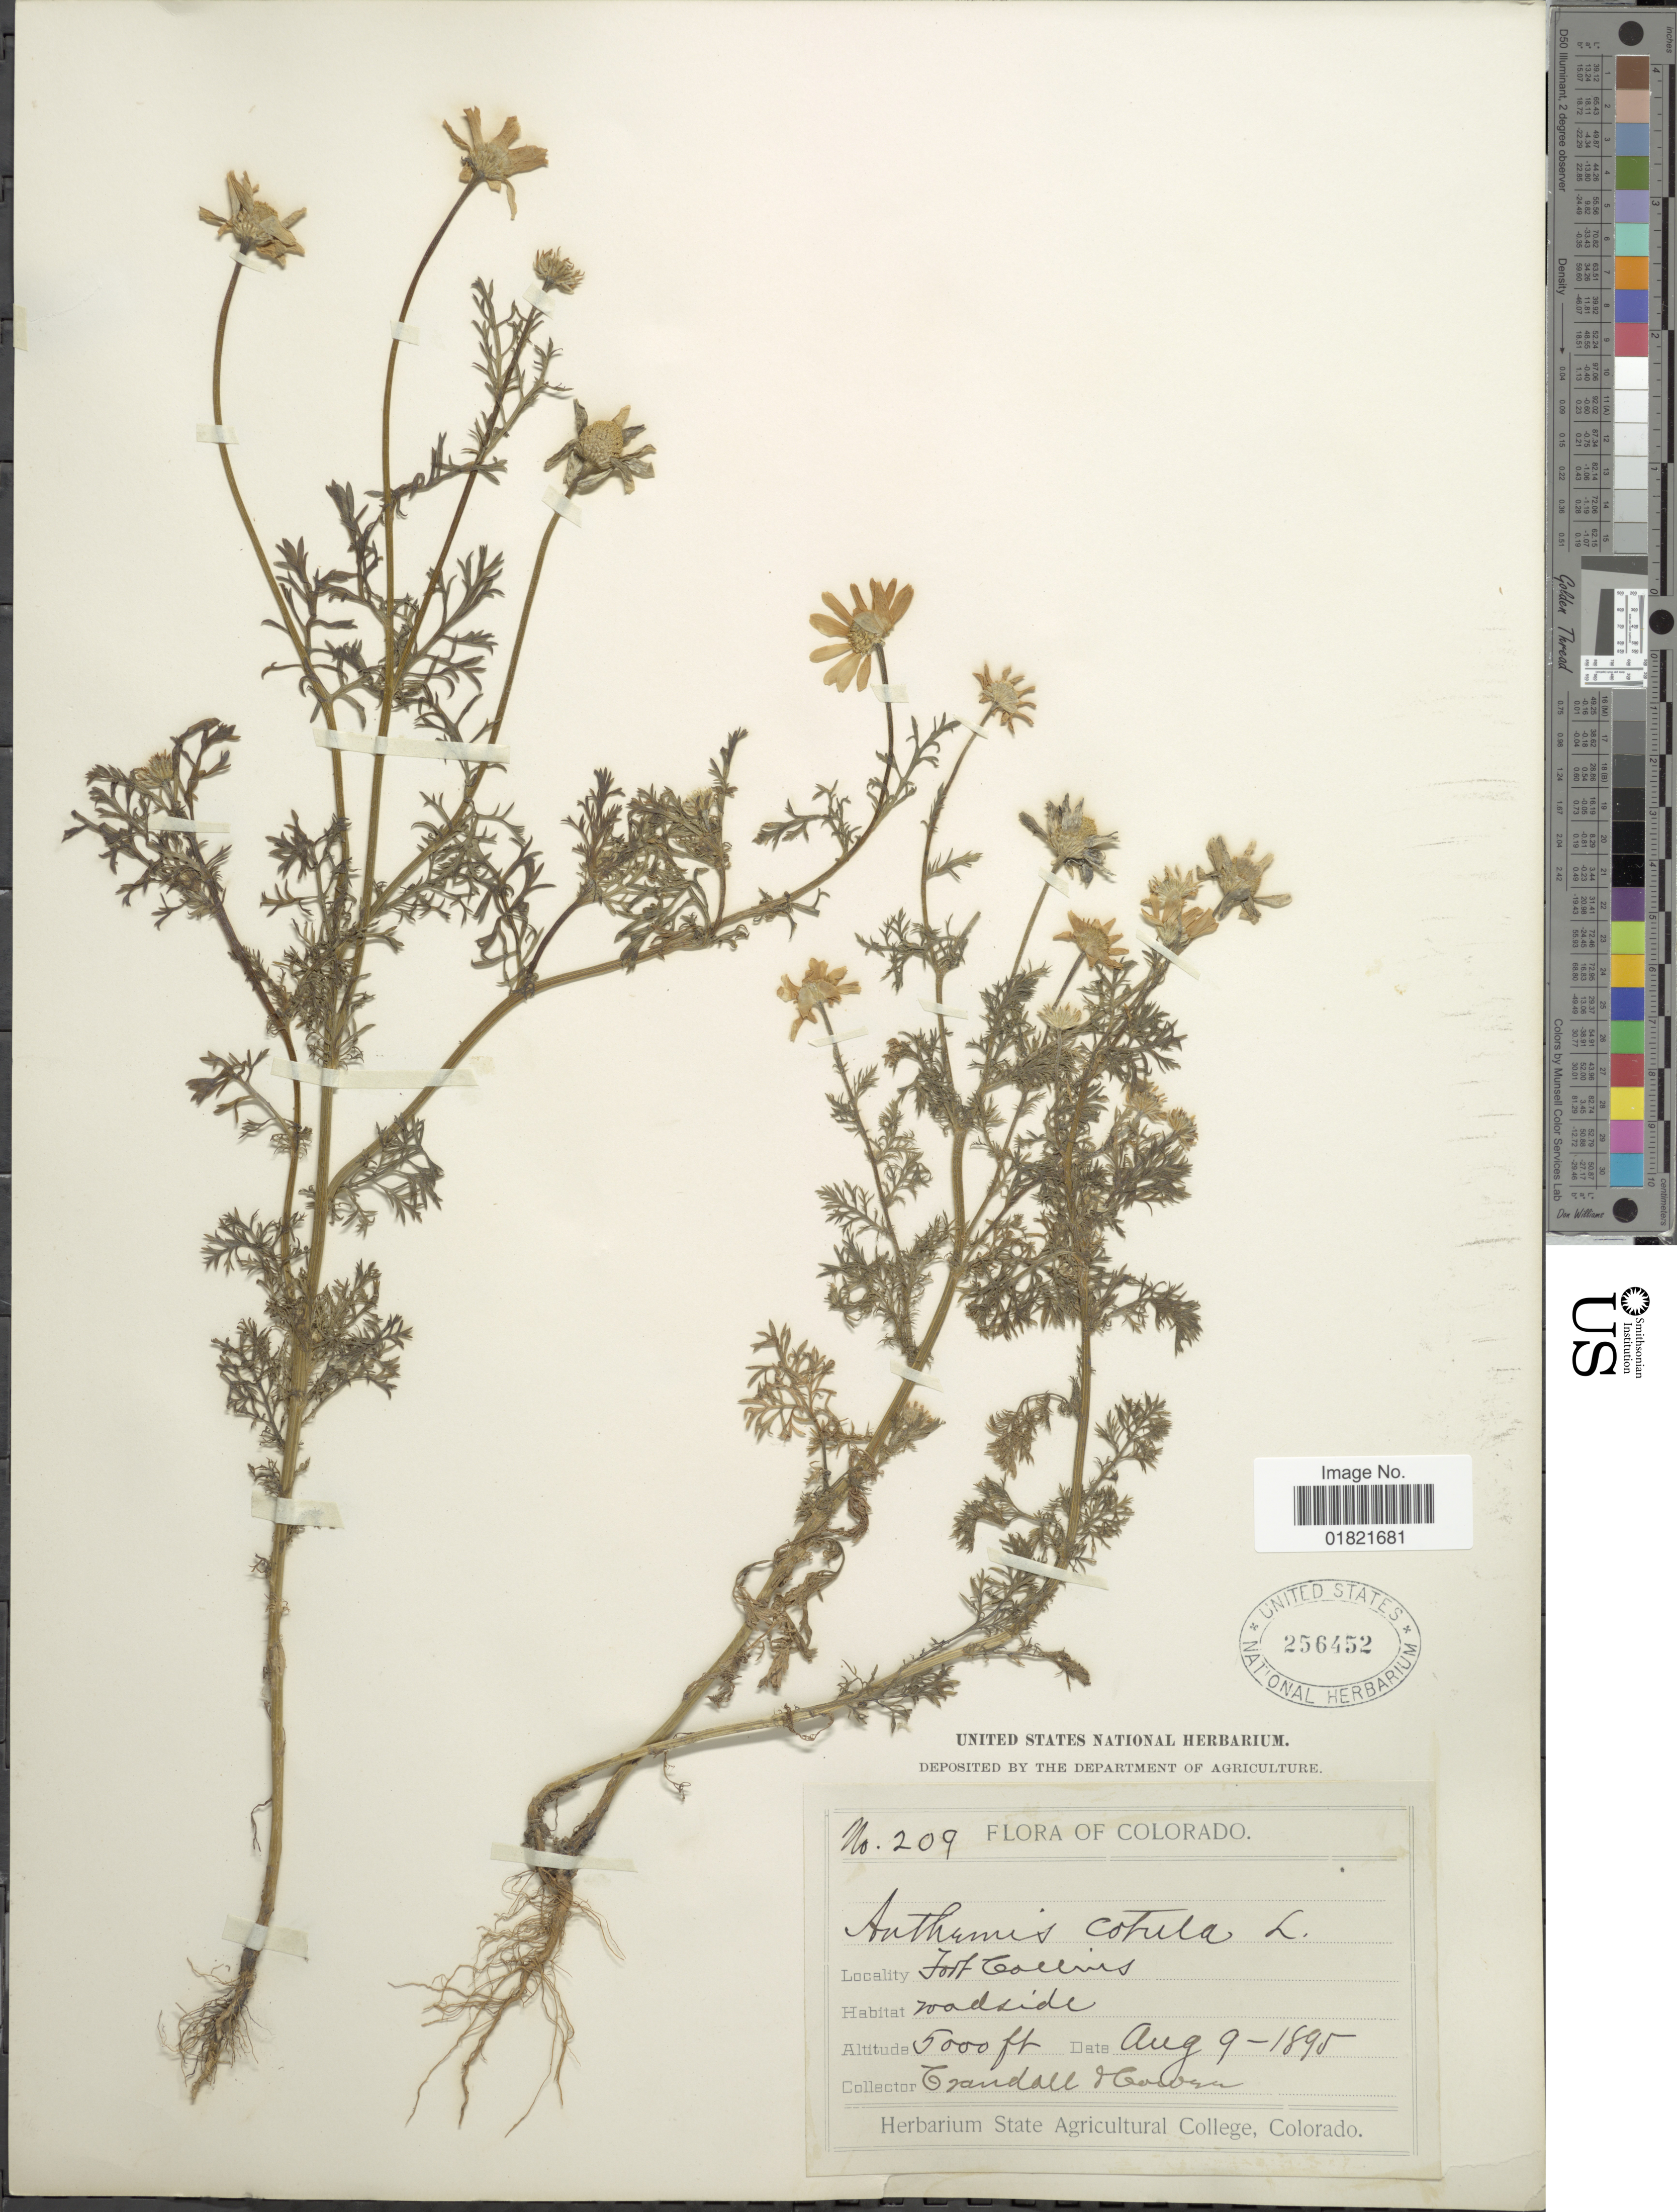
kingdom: Plantae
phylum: Tracheophyta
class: Magnoliopsida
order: Asterales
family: Asteraceae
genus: Anthemis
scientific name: Anthemis cotula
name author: L.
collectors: -. Crandall & -. Cowen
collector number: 209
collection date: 1895-08-09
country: United States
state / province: Colorado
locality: Fort Collins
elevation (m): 1524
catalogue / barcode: US 256452